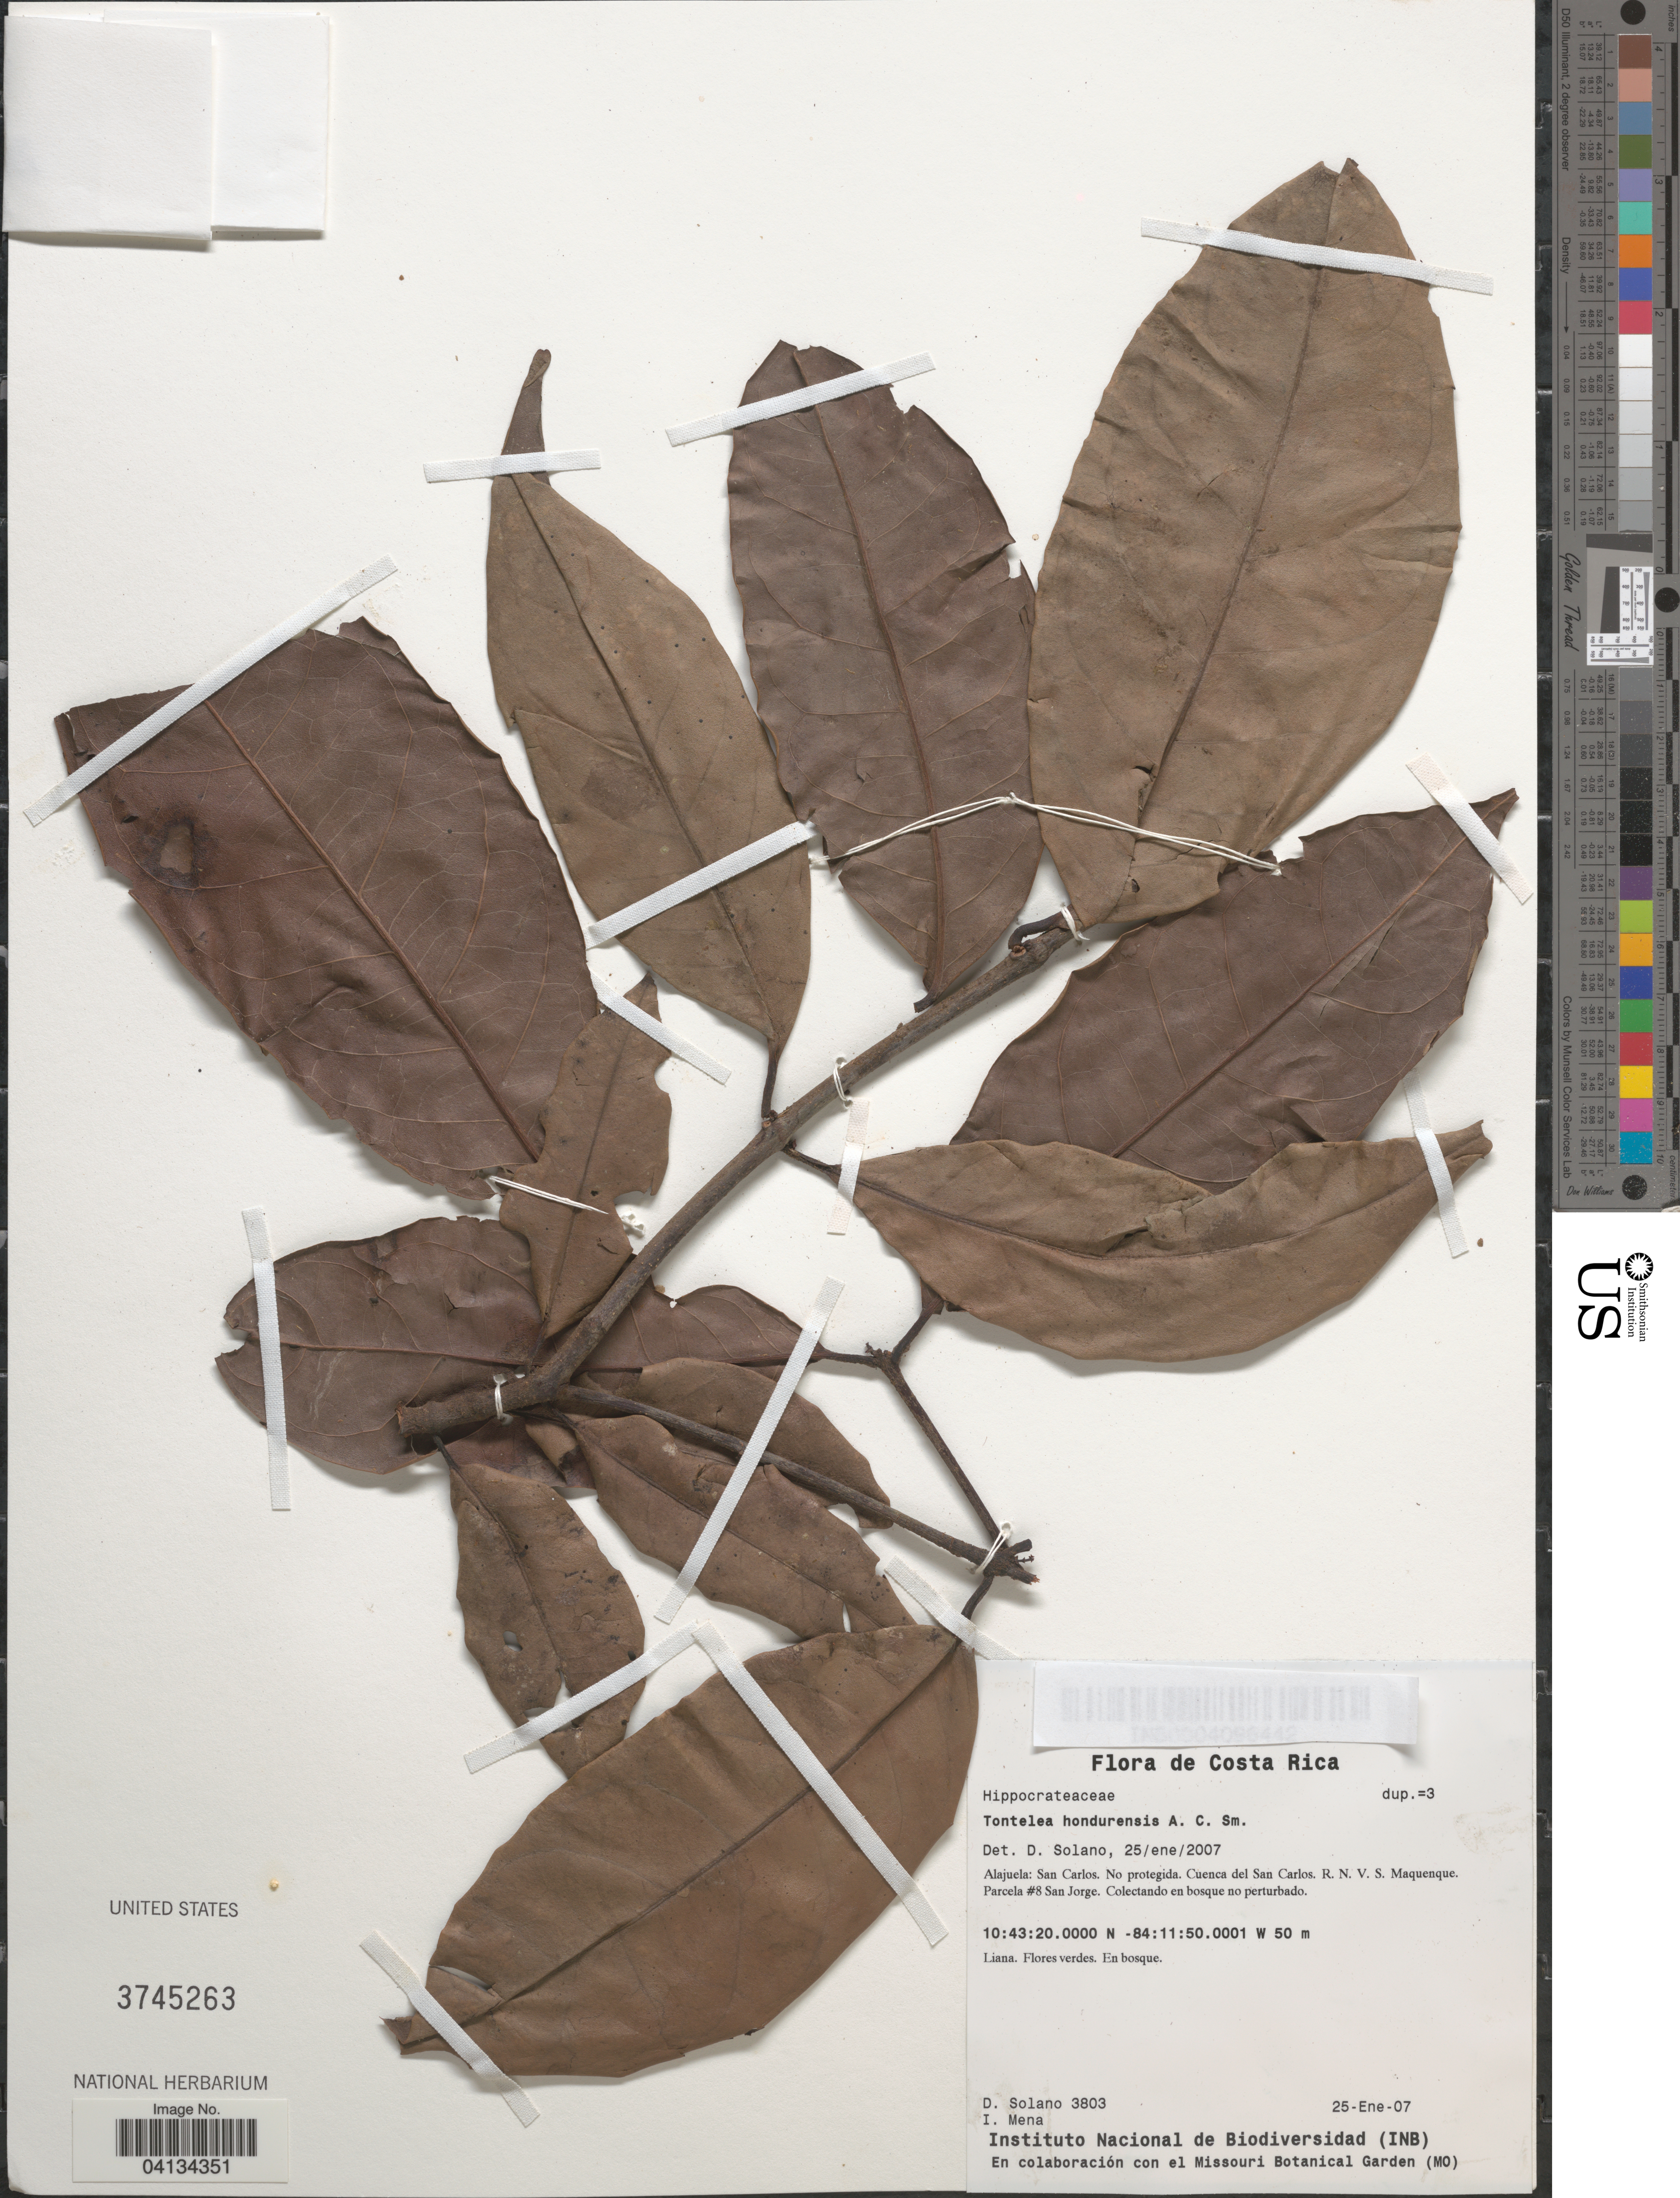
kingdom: Plantae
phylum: Tracheophyta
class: Magnoliopsida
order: Celastrales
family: Celastraceae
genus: Tontelea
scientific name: Tontelea hondurensis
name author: A.C. Sm.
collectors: D. Solano & I. Mena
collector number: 3803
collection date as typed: Transcribed d/m/y: 25/1/7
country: Costa Rica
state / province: Alajuela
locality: San Carlos. No protegida. Cuenca del San Carlos. R. N. V. S. Maquenque. Parcela #8 San Jorge.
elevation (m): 50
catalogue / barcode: US 3745263